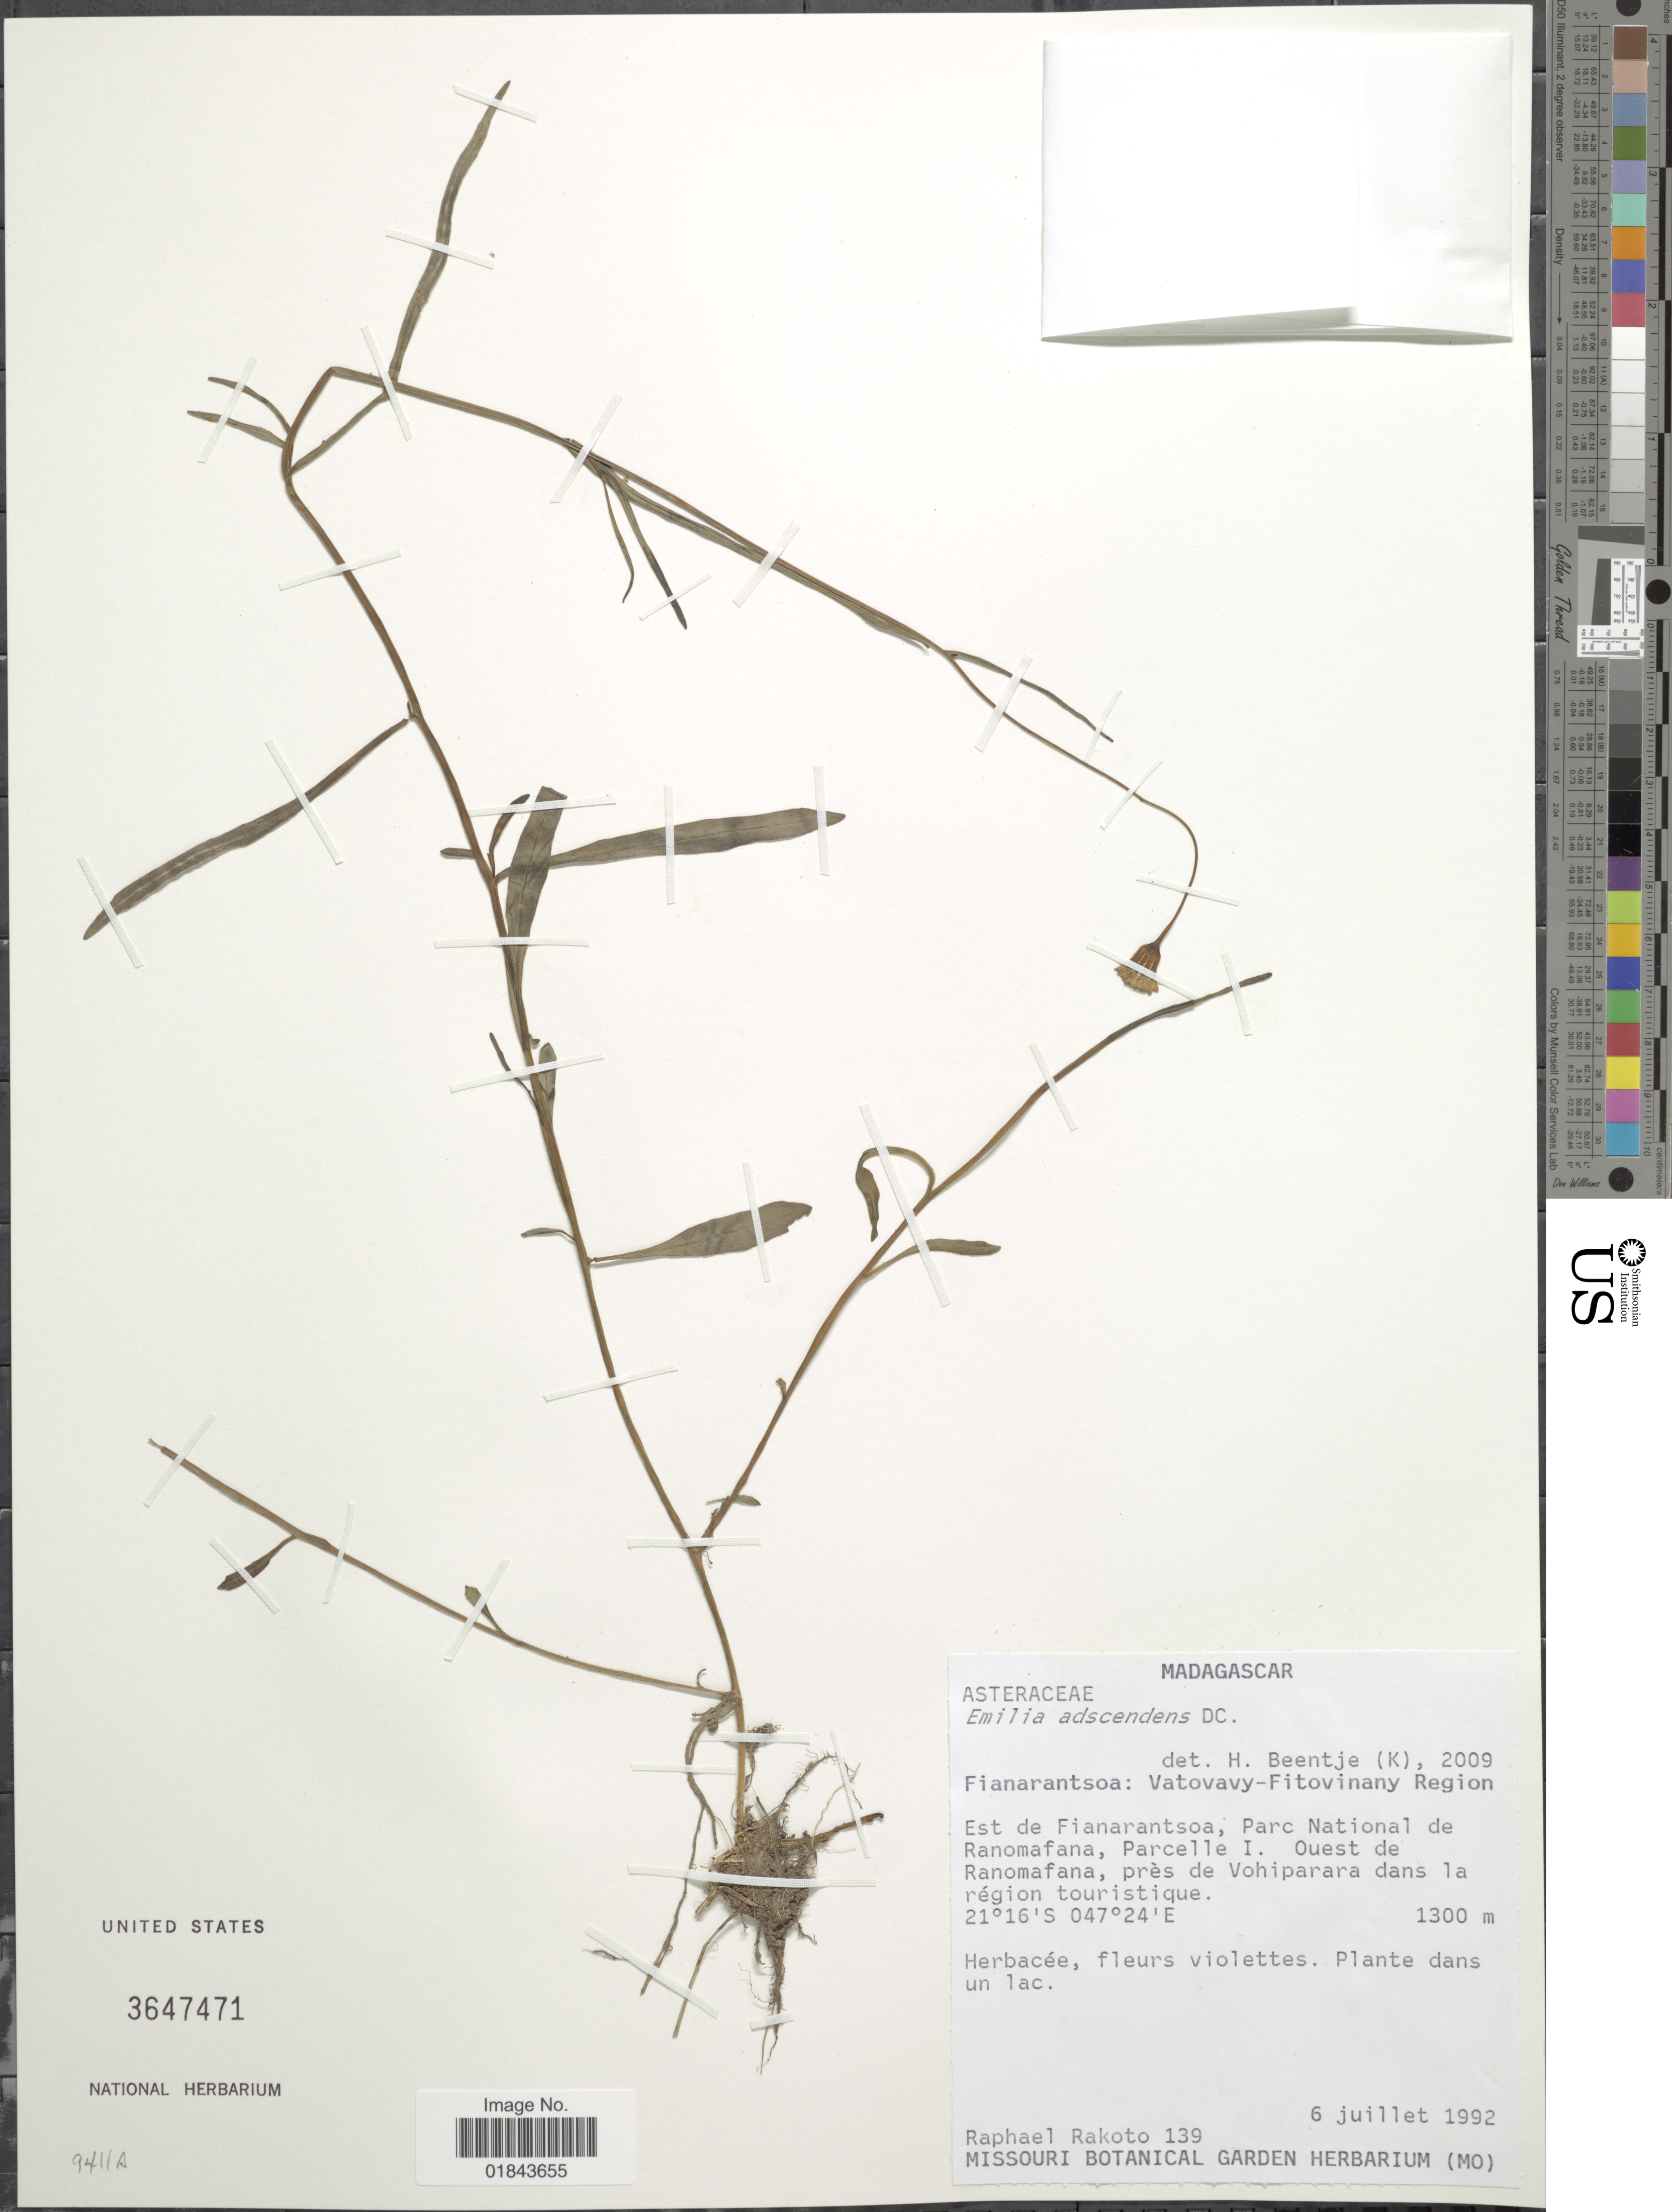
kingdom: Plantae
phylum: Tracheophyta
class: Magnoliopsida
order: Asterales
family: Asteraceae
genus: Notonia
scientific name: Notonia adscendens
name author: DC.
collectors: R. Rakoto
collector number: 139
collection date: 1992-07-06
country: Madagascar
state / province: Vatovavy Fitovinany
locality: Fianarantsoa: Vatovavy-Fitovinany Region, Est de Fianarantsoa, Parc National de Ranomafna, Parcelle I, Ouest de Ranomafana, pres de Vohiparara dans la region touristique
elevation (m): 1300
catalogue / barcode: US 3647471